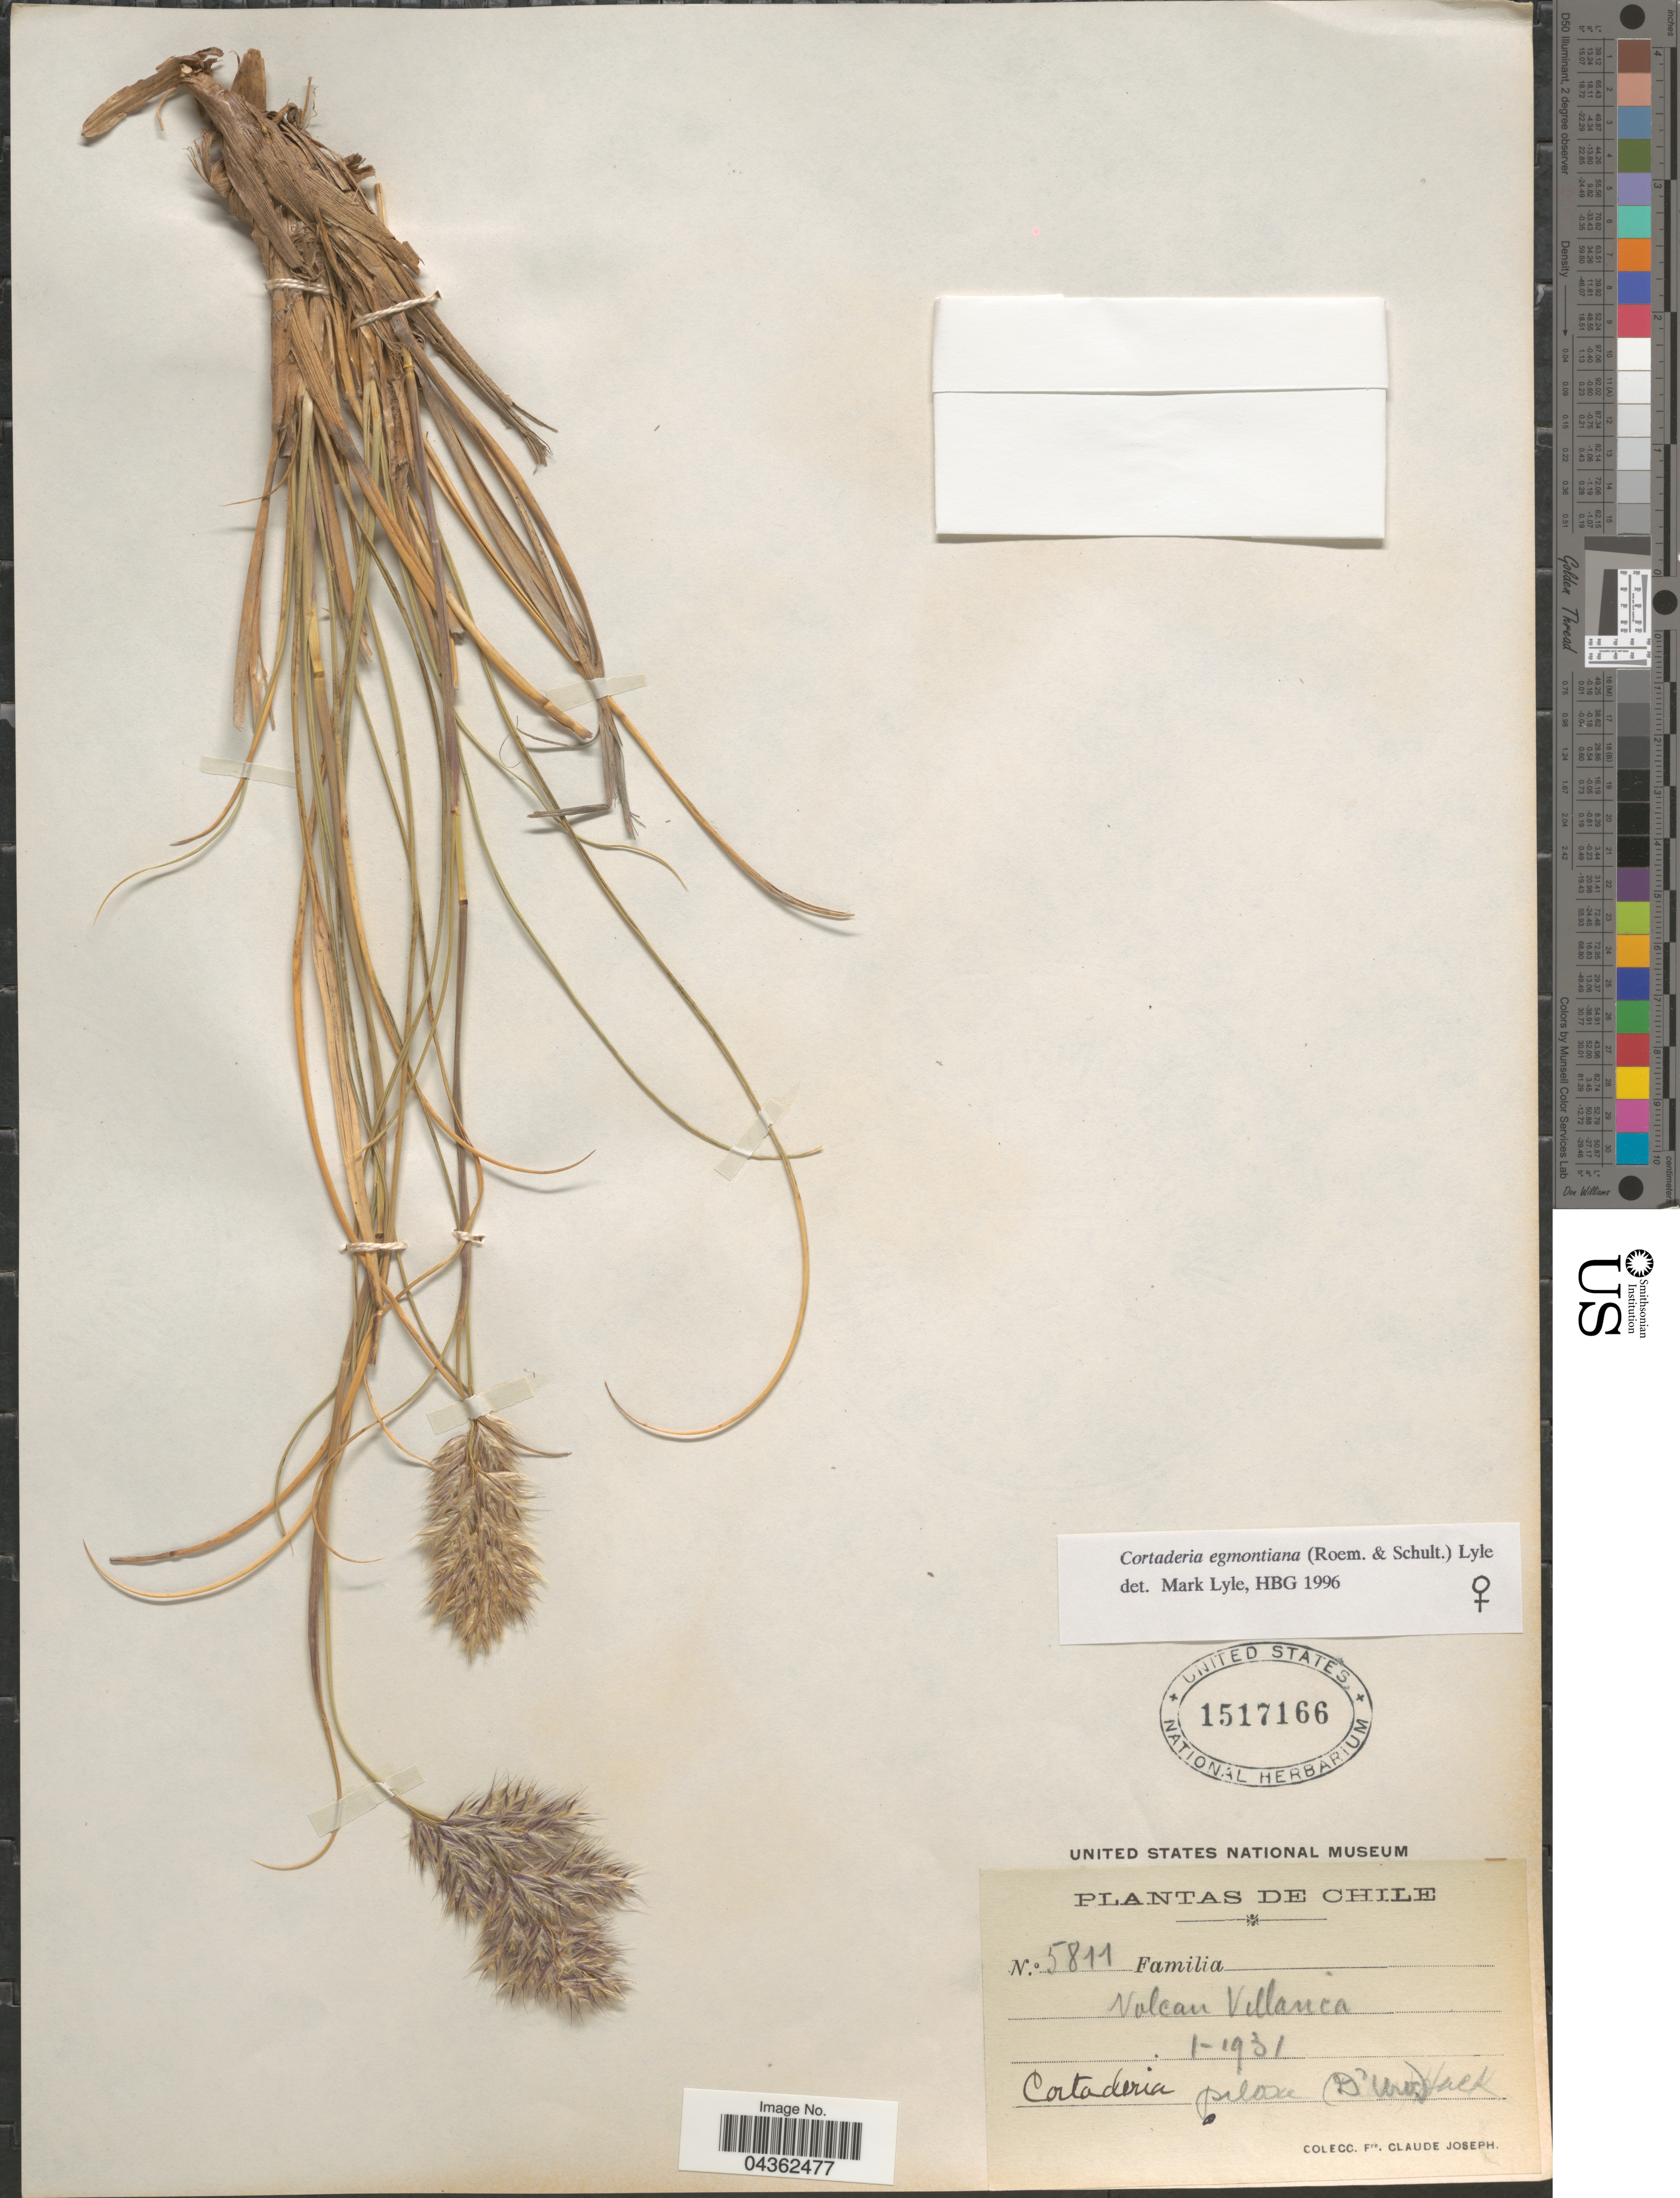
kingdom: Plantae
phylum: Tracheophyta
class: Liliopsida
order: Poales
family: Poaceae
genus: Cortaderia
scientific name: Cortaderia egmontiana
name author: (Roem. & Schult.) Lyle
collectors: Bro. Claude-Joseph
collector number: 5811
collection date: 1931-01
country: Chile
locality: Volcan Villarica.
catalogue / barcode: US 1517166